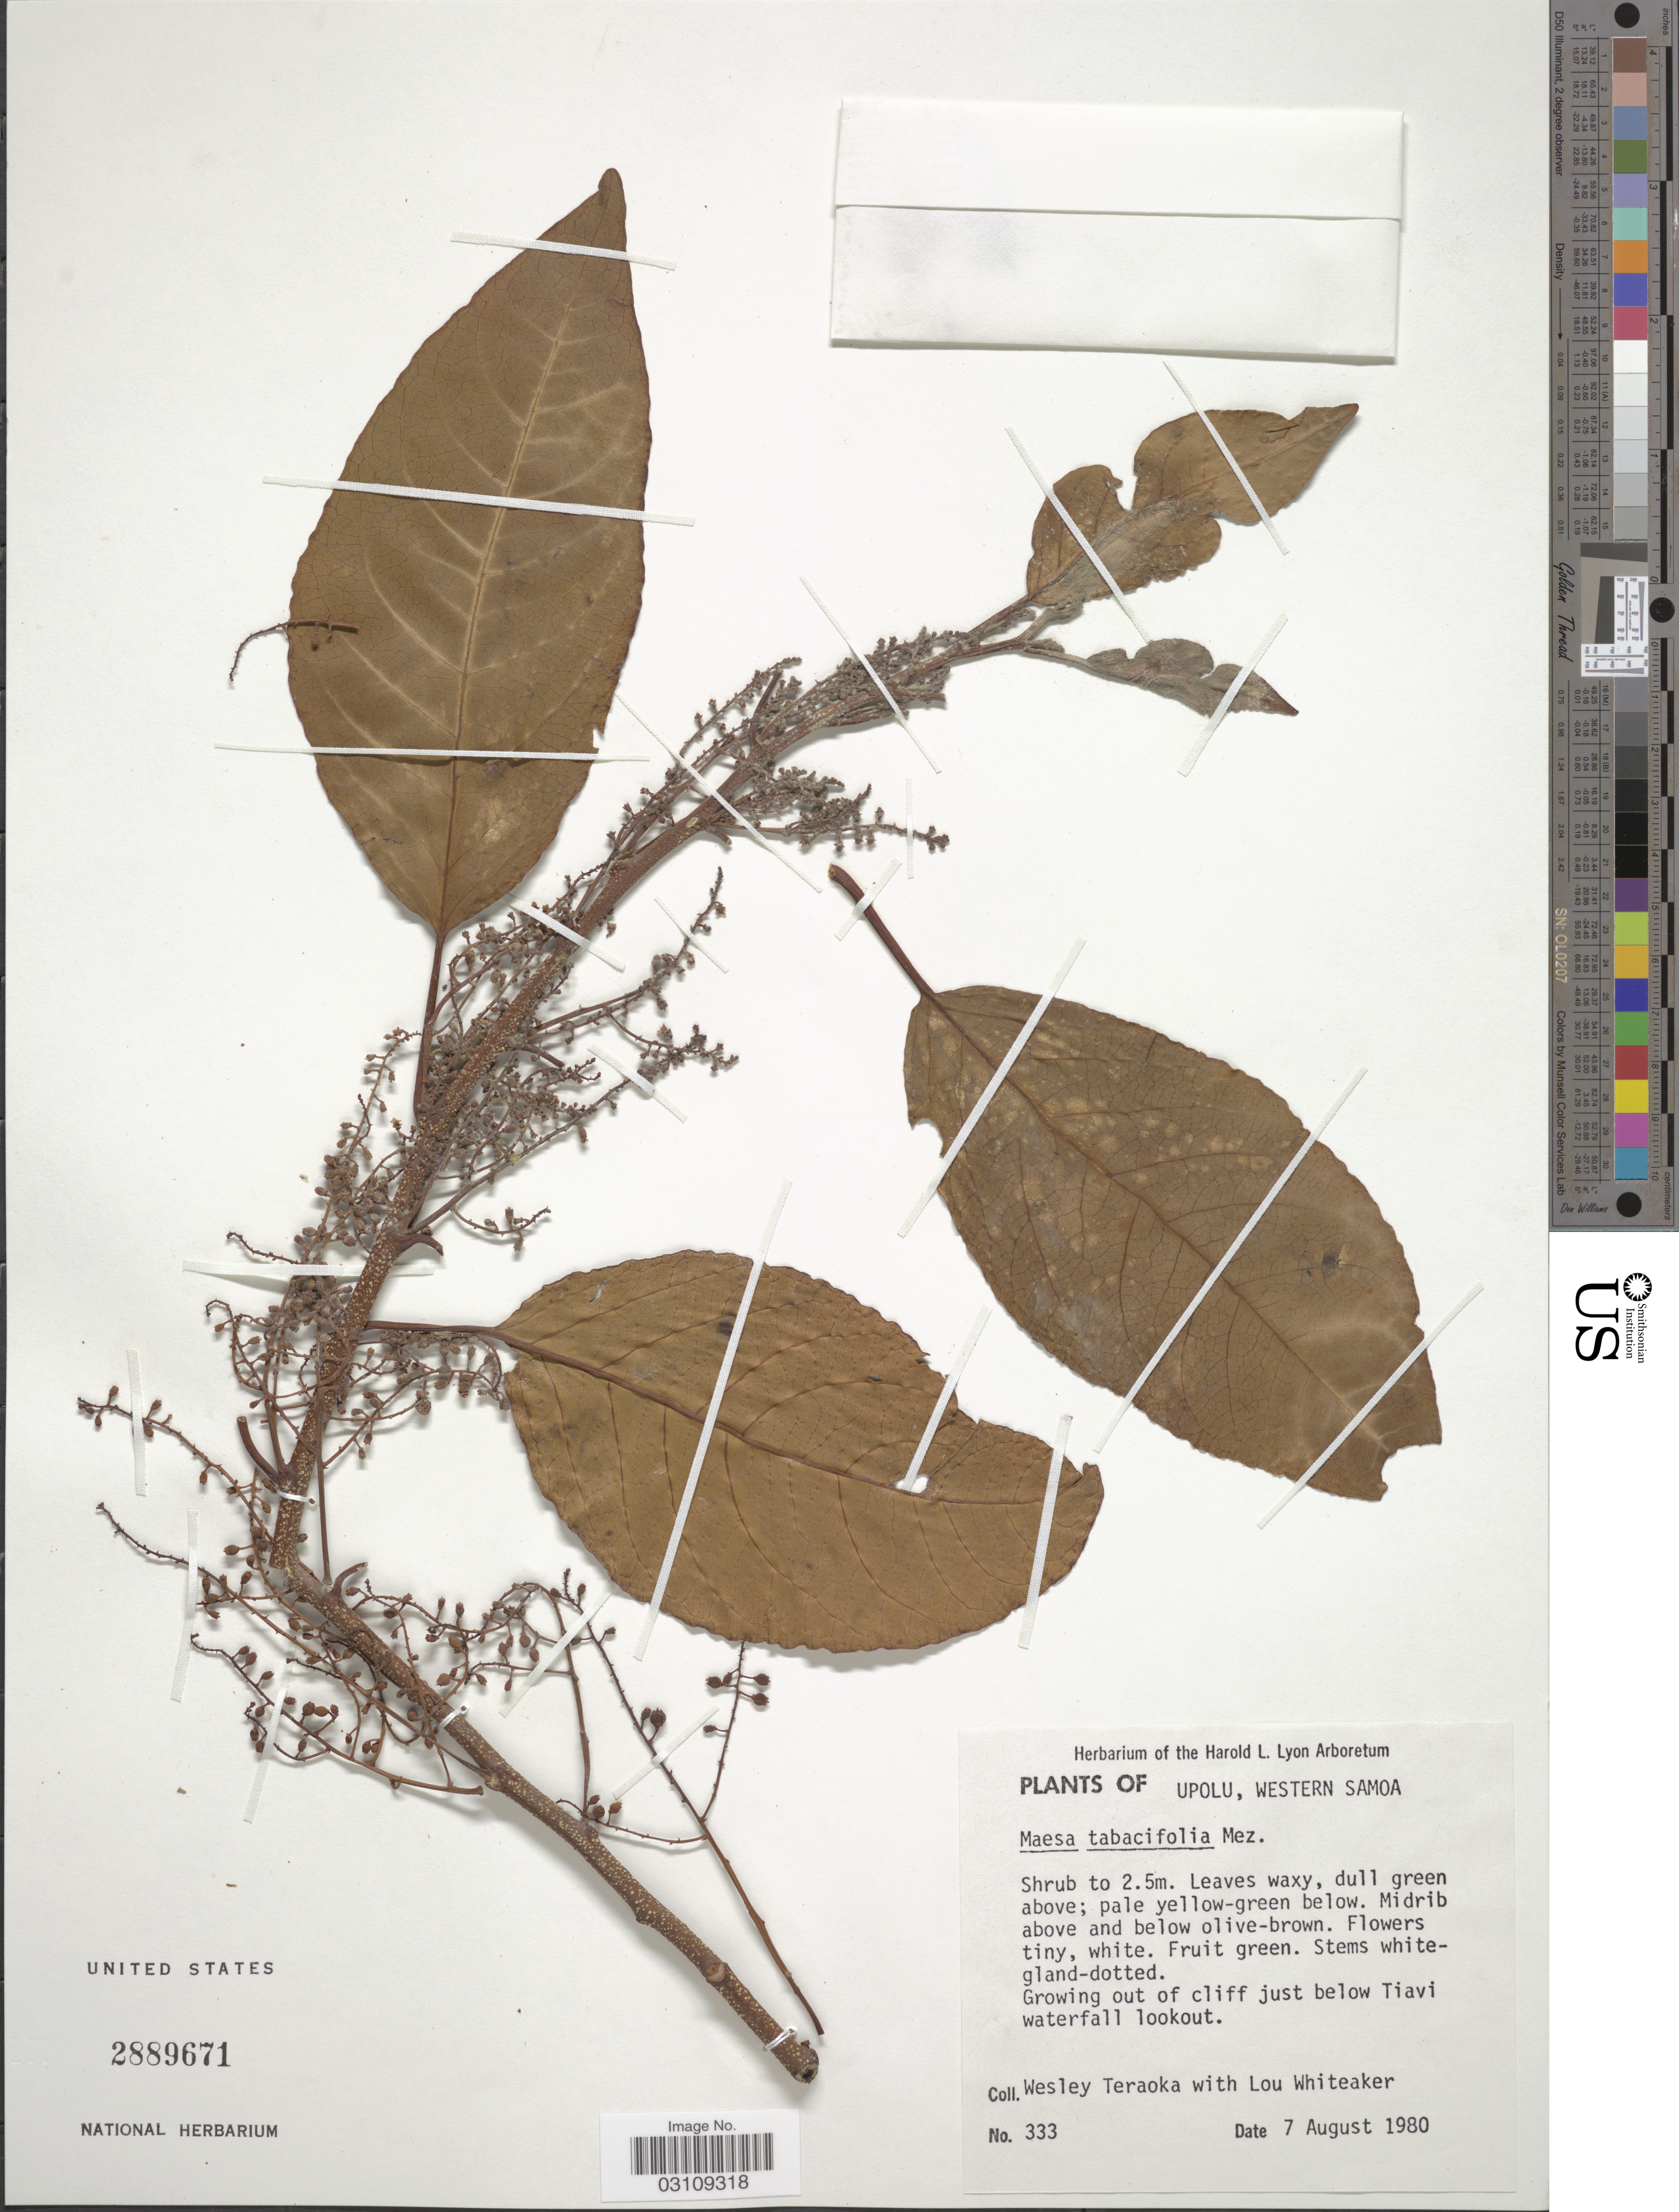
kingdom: Plantae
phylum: Tracheophyta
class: Magnoliopsida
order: Ericales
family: Primulaceae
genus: Maesa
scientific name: Maesa tabacifolia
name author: Mez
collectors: W. Teraoka & L. Whiteaker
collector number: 333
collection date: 1980-08-07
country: Samoa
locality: Upolu. Growing out of cliff just below Tiavi waterfall lookout.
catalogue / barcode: US 2889671